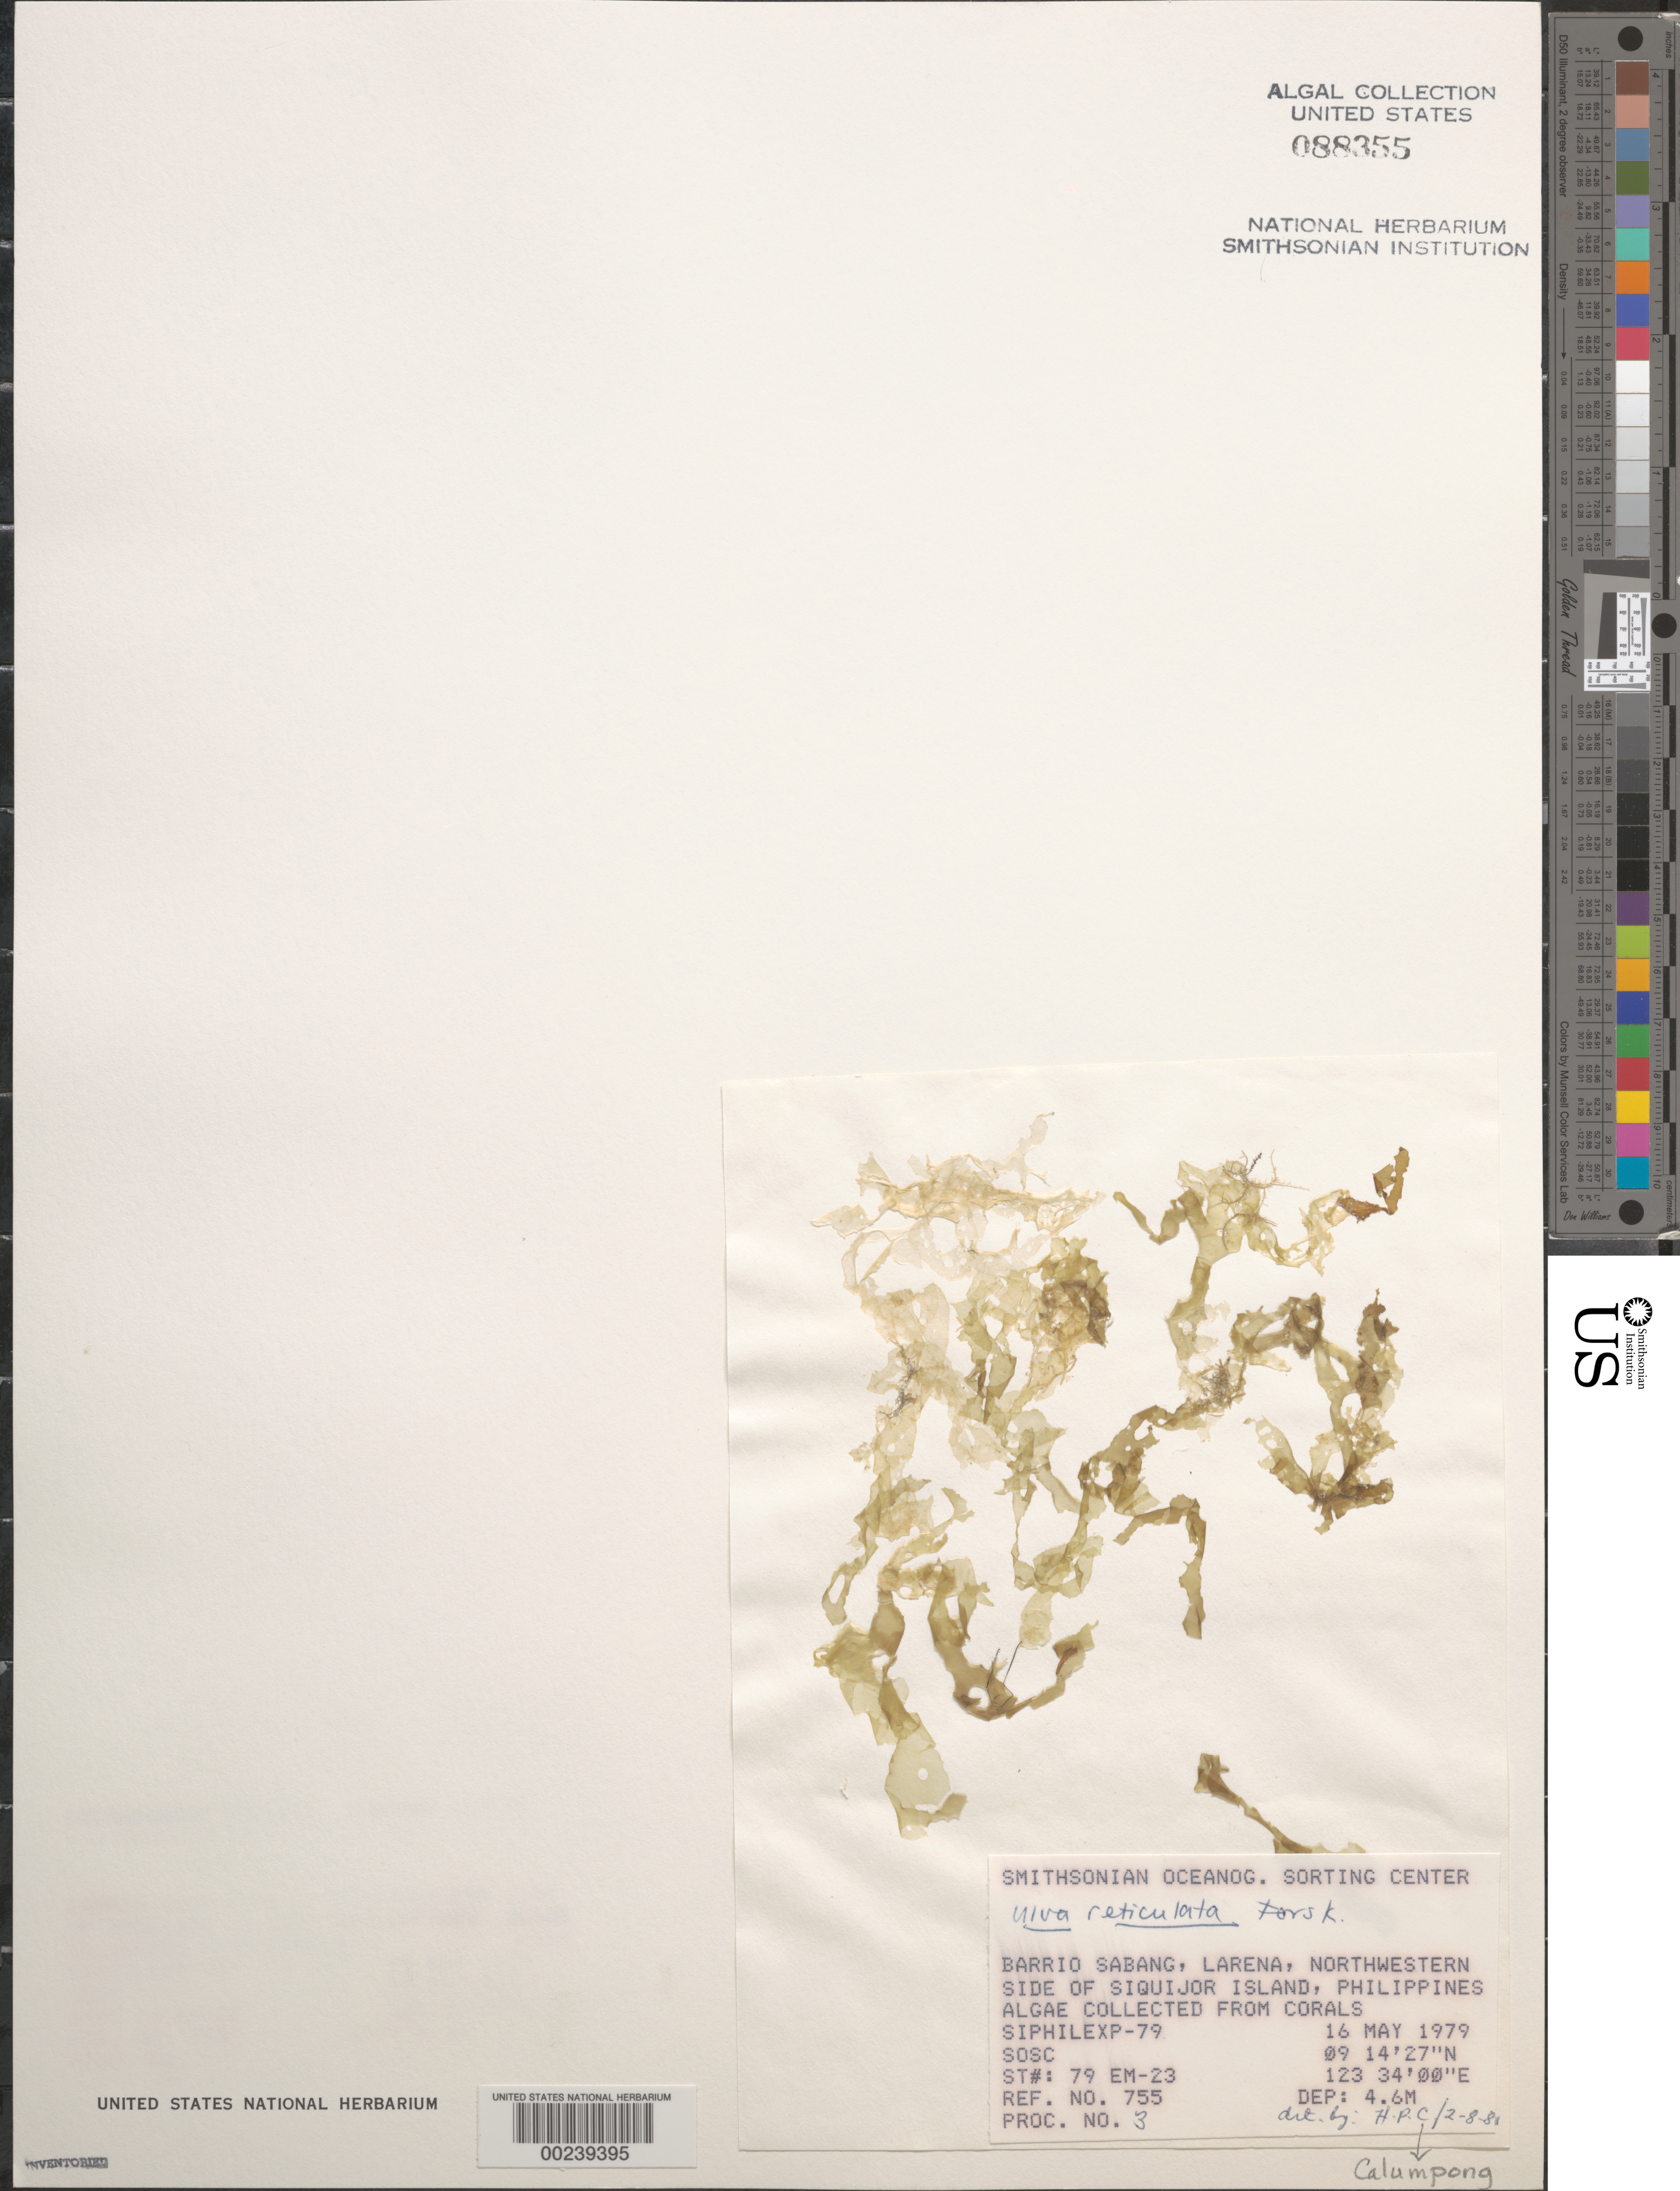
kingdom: Plantae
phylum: Chlorophyta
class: Ulvophyceae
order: Ulvales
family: Ulvaceae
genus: Ulva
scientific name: Ulva reticulata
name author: Forssk.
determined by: Calumpong, H. P.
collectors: SOSC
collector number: Station 79 Em-23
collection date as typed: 16 May 1979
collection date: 1979-05-16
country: Philippines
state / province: Central Visayas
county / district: Siquijor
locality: Visayan, Siquijor island, larena, barrio sabang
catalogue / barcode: US 88355